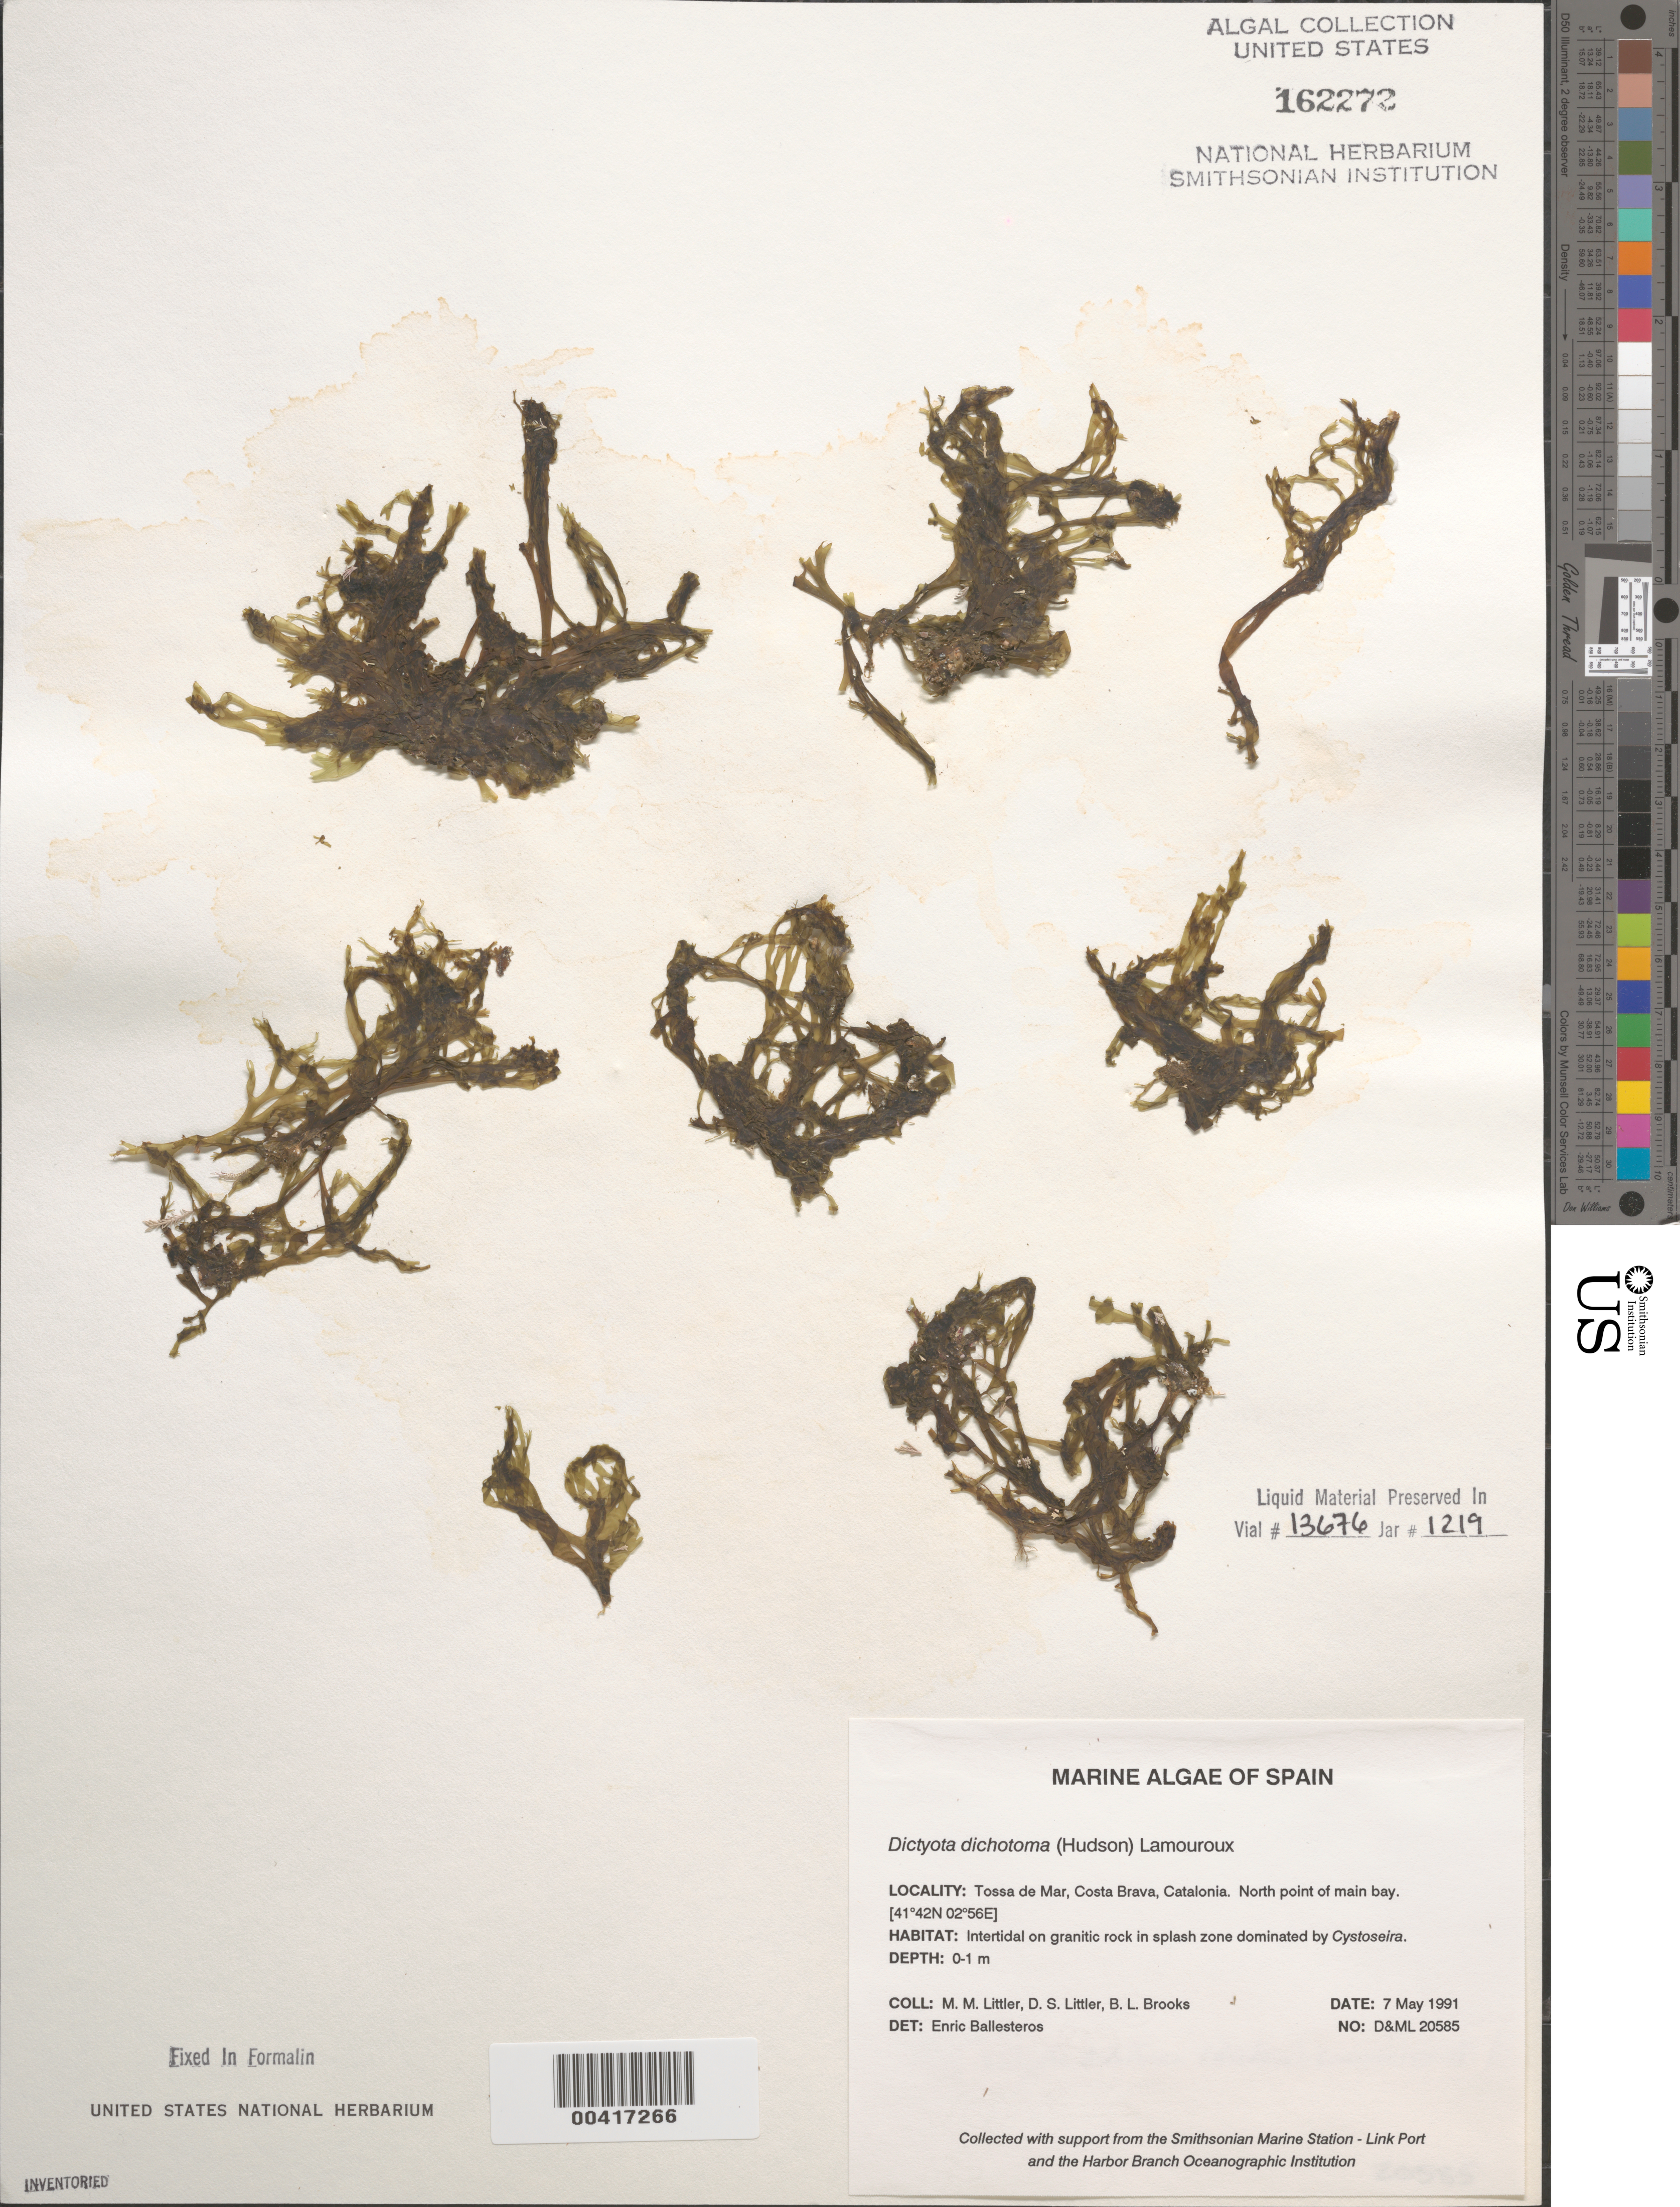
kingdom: Chromista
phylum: Ochrophyta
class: Phaeophyceae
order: Dictyotales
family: Dictyotaceae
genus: Dictyota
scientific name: Dictyota dichotoma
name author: (Huds.) J.V.Lamouroux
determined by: Ballesteros, E.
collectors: M. M. Littler, D. S. Littler & B. Brooks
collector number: D&ML 20585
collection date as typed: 07 May 1991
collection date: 1991-05-07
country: Spain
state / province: Catalunya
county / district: Girona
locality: Tossa de mar, costa brava, catalonia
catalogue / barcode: US 162272